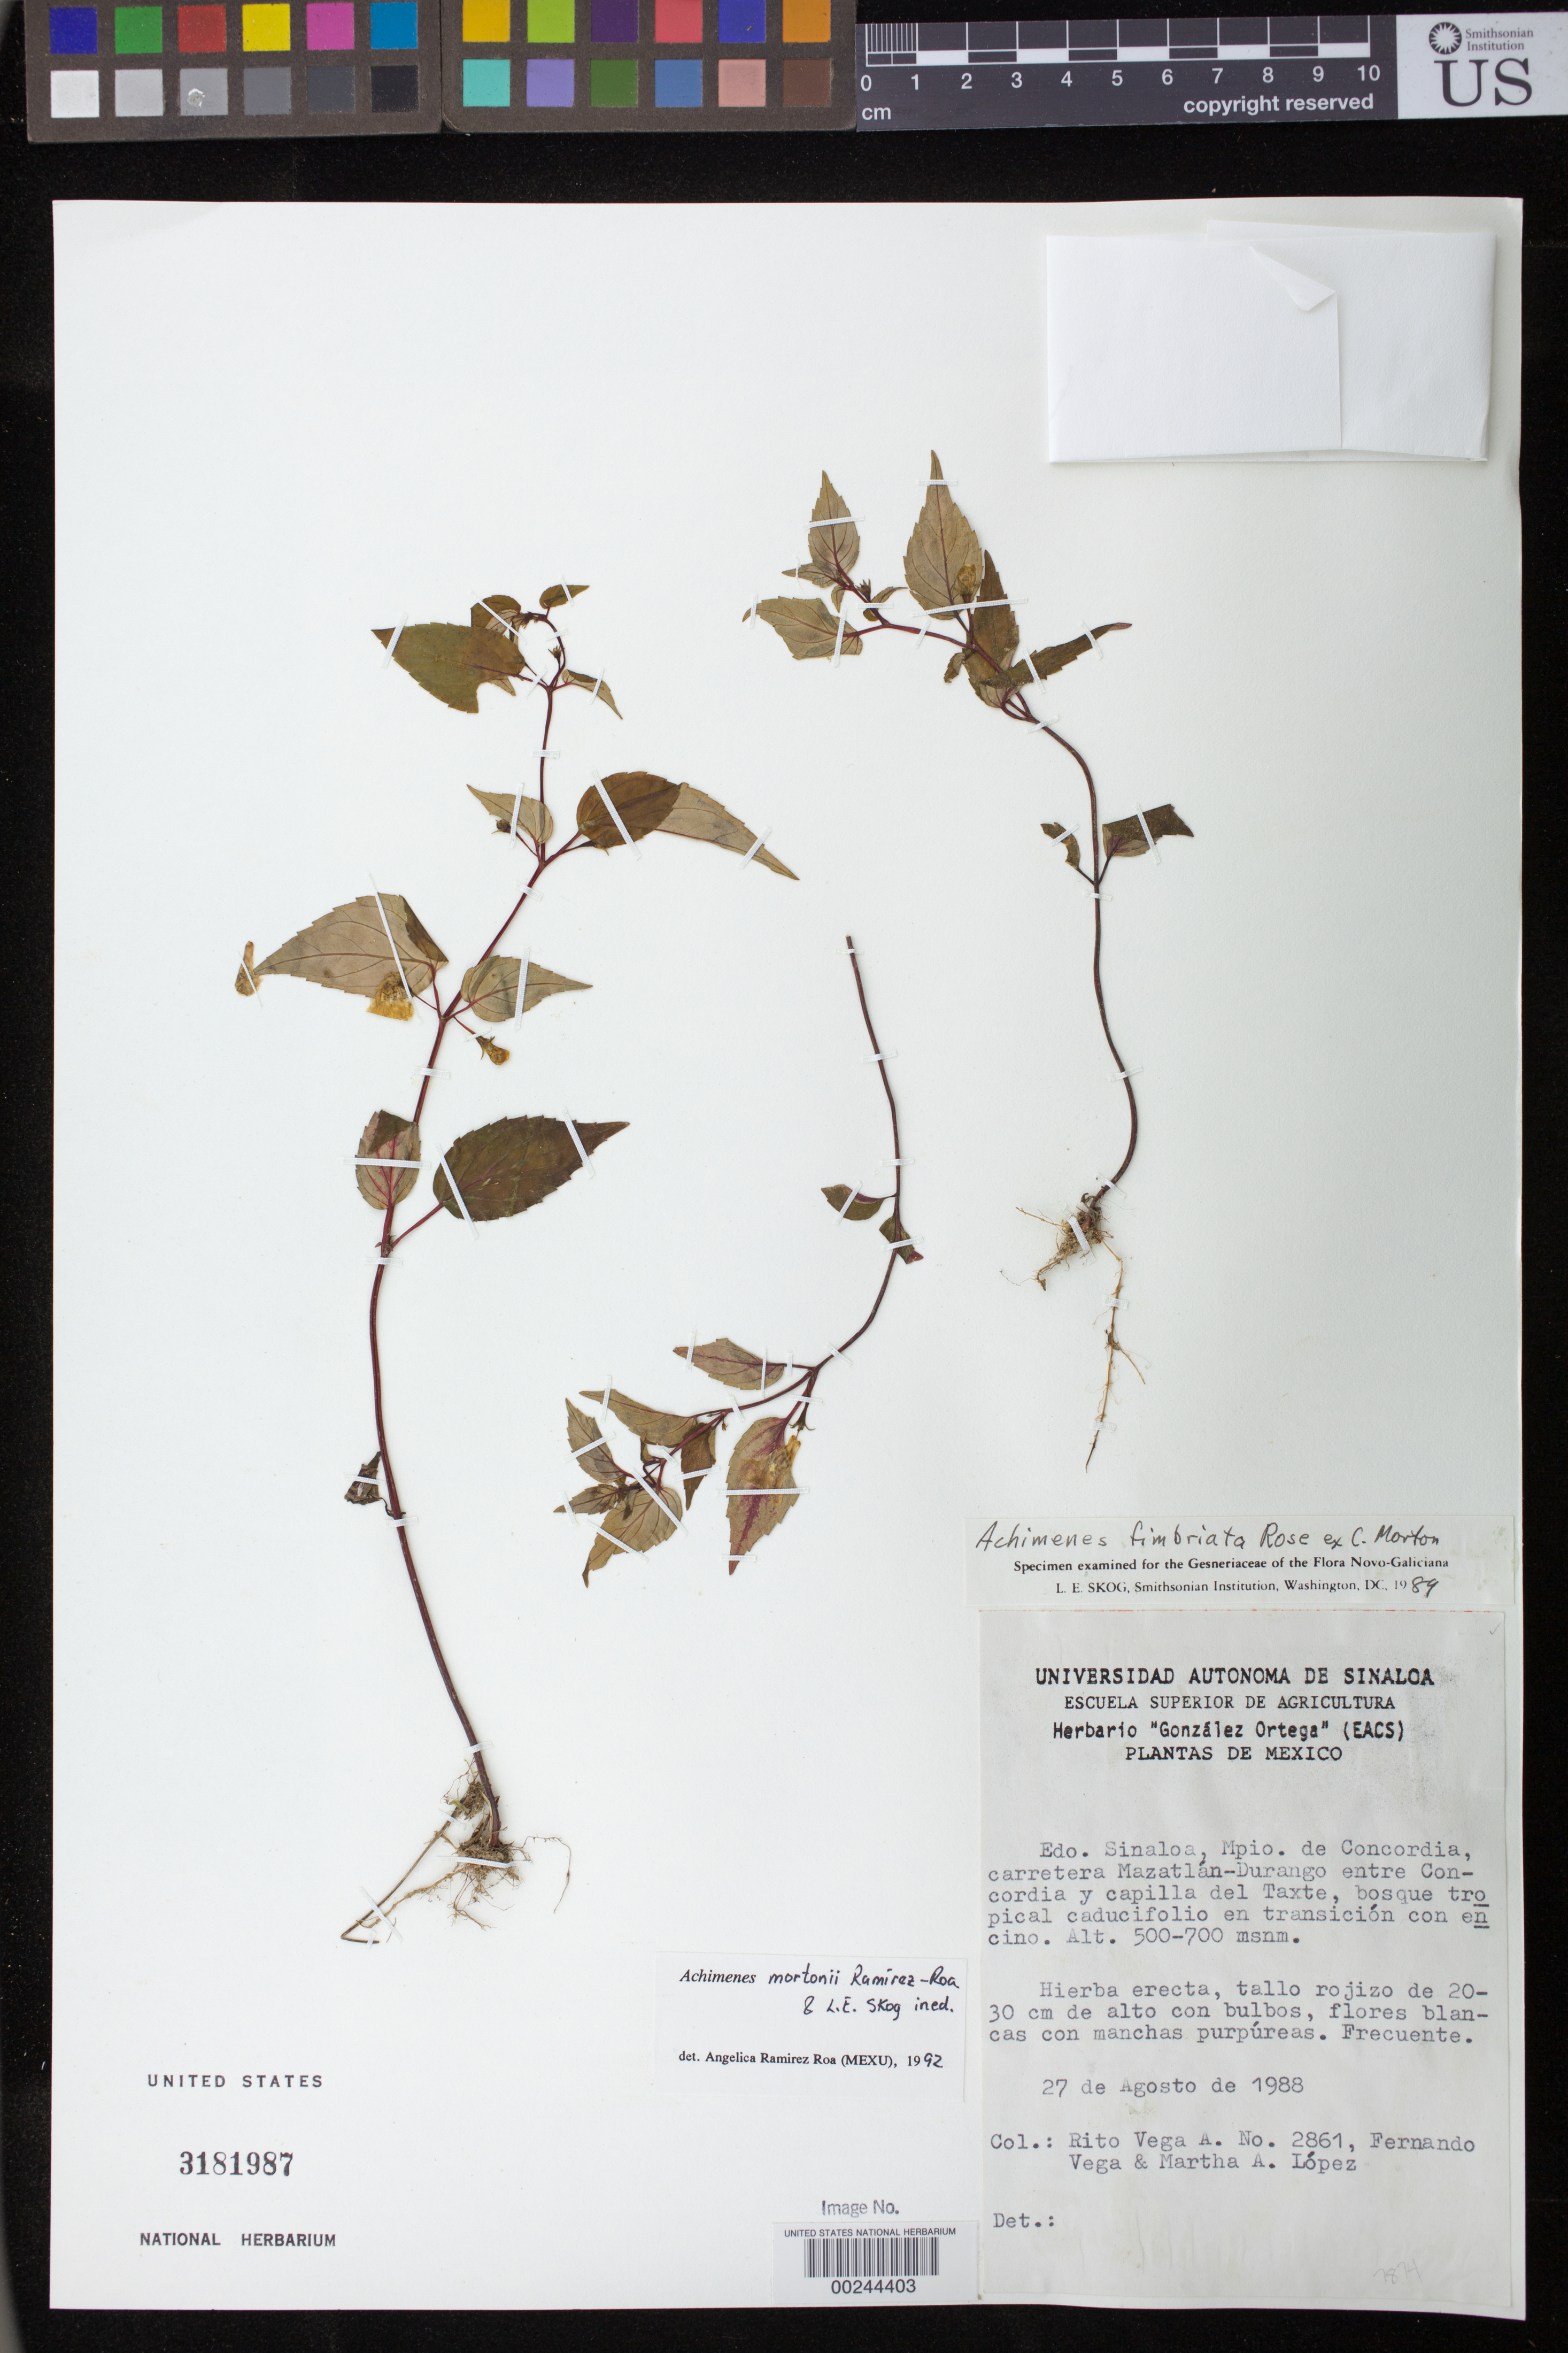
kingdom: Plantae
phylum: Tracheophyta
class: Magnoliopsida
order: Lamiales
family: Gesneriaceae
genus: Achimenes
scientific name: Achimenes fimbriata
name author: Rose ex C.V. Morton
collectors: R. Vega A., F. Vega & M. Lopez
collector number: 2861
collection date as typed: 27 Aug 1988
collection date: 1988-08-27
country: Mexico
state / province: Sinaloa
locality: Mun. of Concordia, Mazatlan - Durango highway between Concordia and Capilla del Taxte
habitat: Tropical forest ...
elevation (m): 500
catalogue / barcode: US 3181987